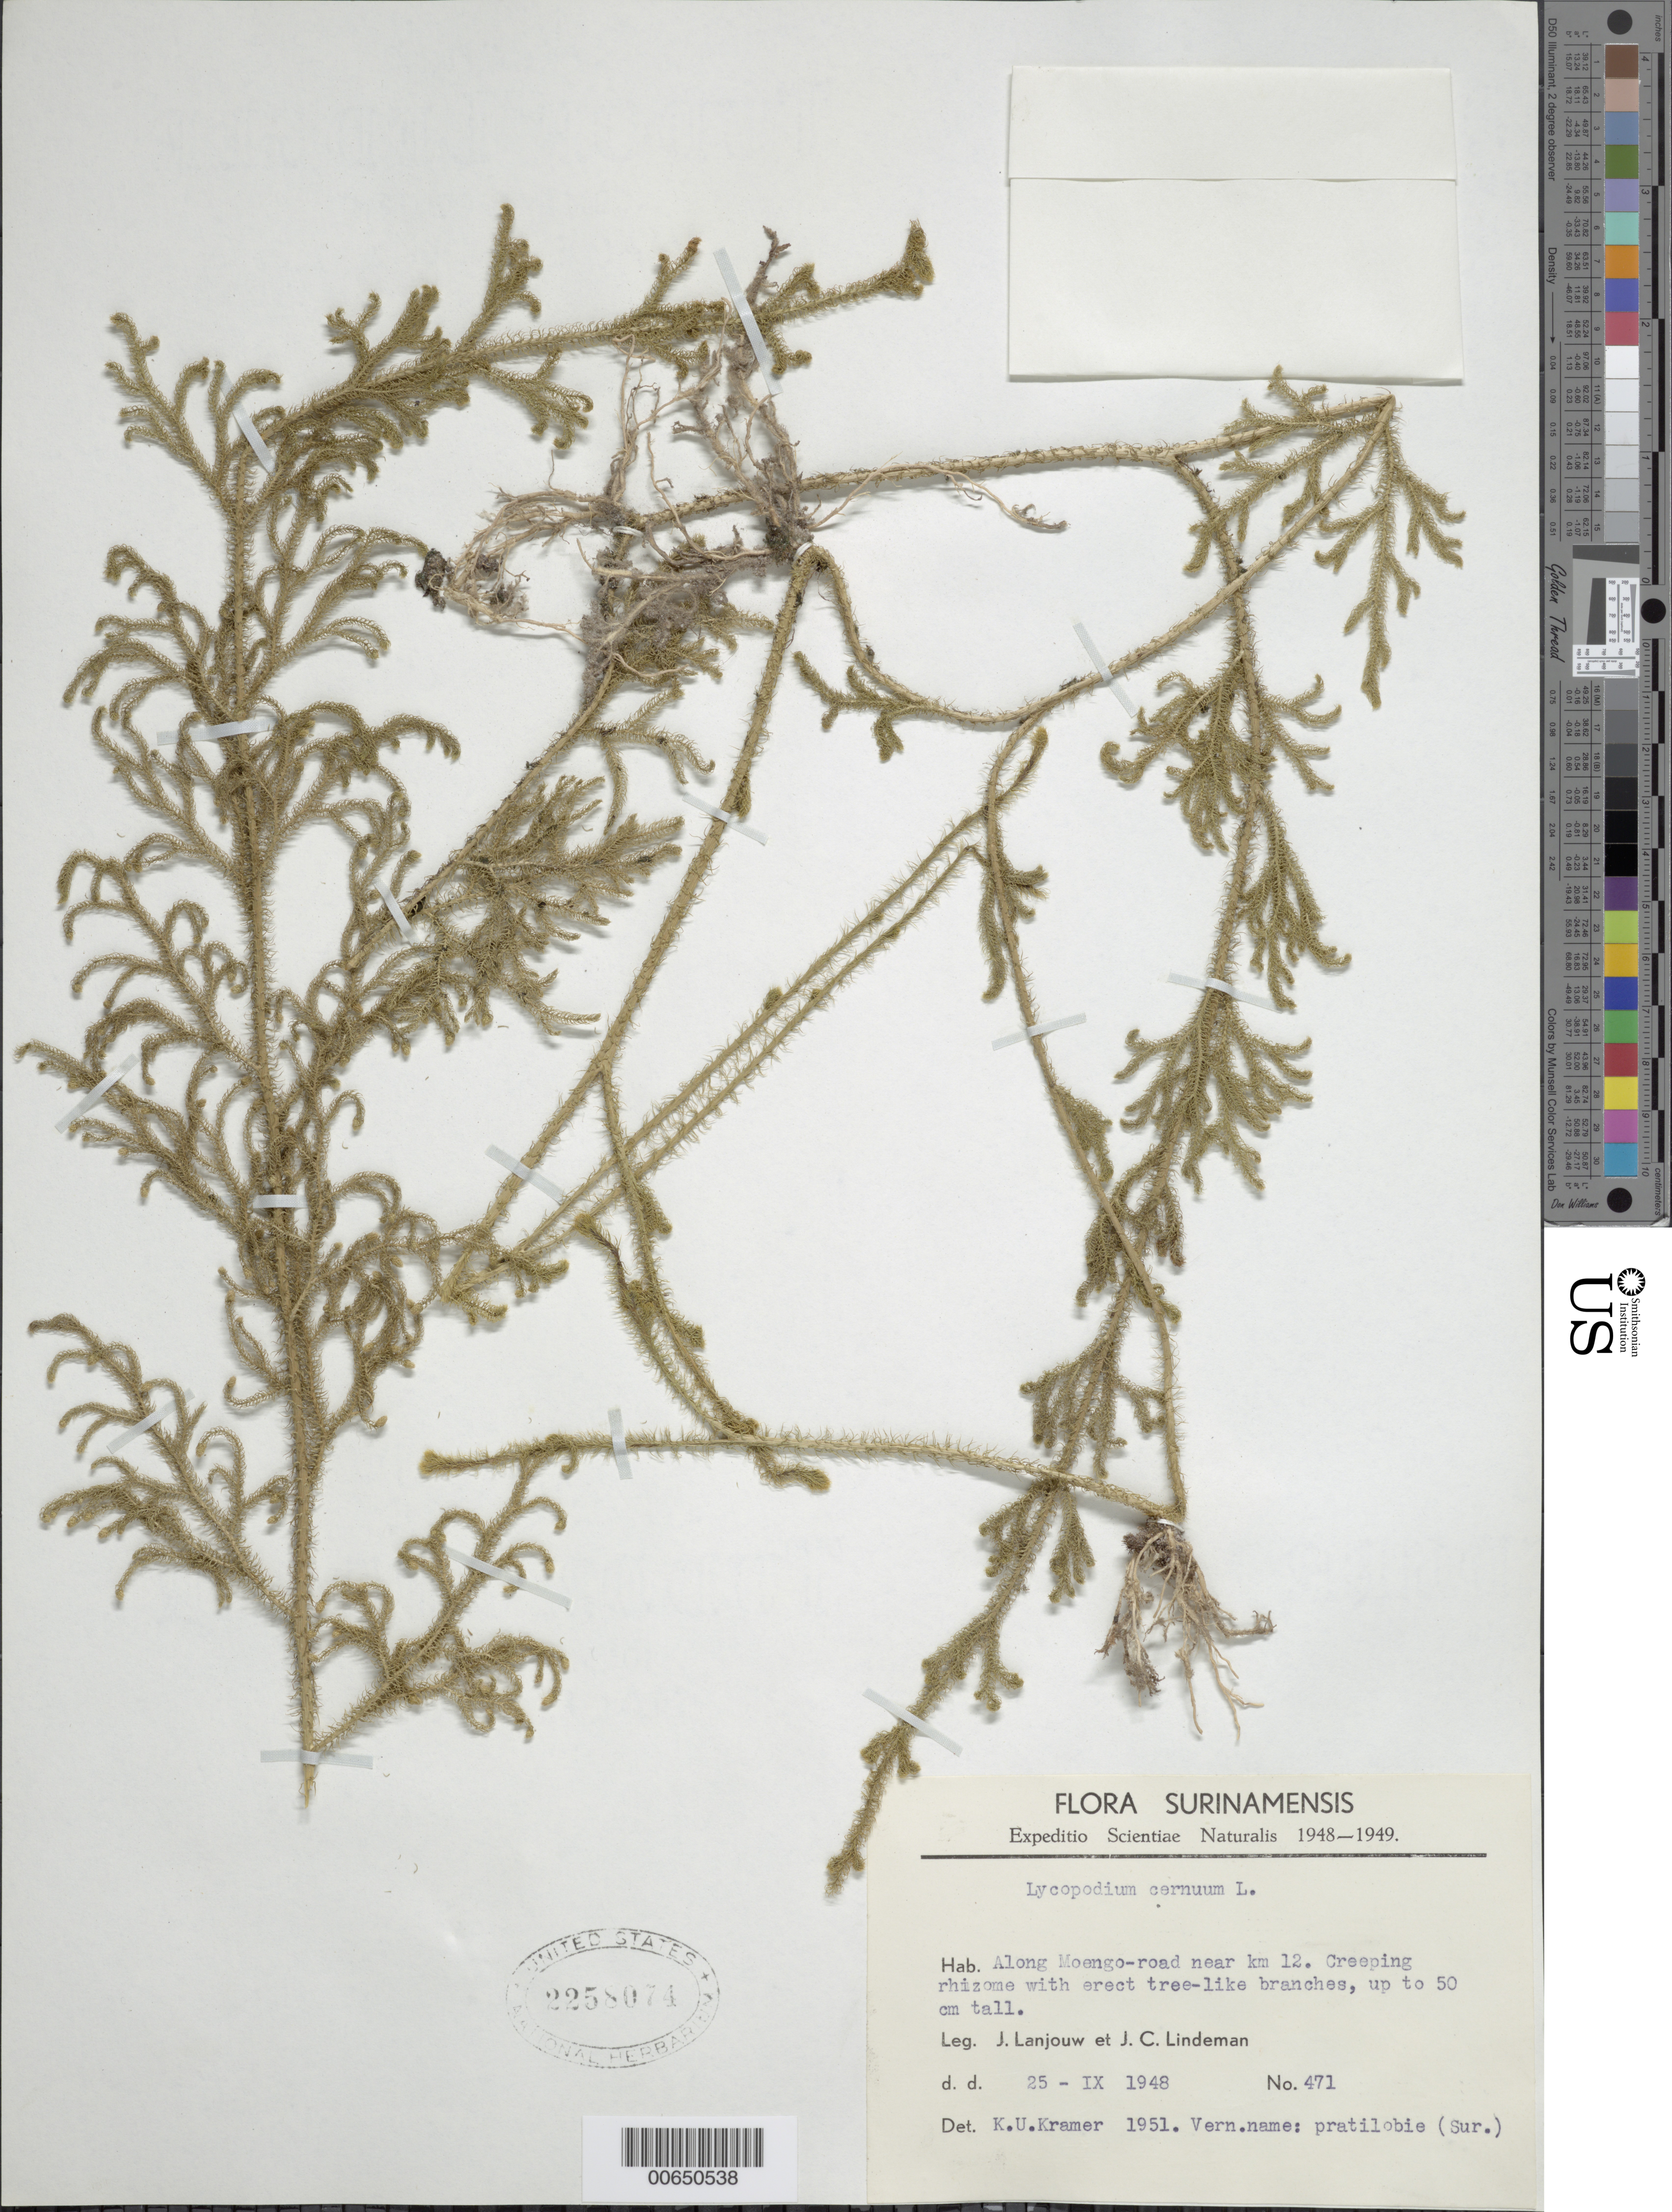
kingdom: Plantae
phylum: Tracheophyta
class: Lycopodiopsida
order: Lycopodiales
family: Lycopodiaceae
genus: Palhinhaea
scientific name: Palhinhaea cernua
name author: (L.) Vasc. & Franco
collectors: J. Lanjouw & J. C. Lindeman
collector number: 48 471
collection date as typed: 25-Sep-48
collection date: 1948-09-25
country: Suriname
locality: Moengo road, near km 12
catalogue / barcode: US 2258074